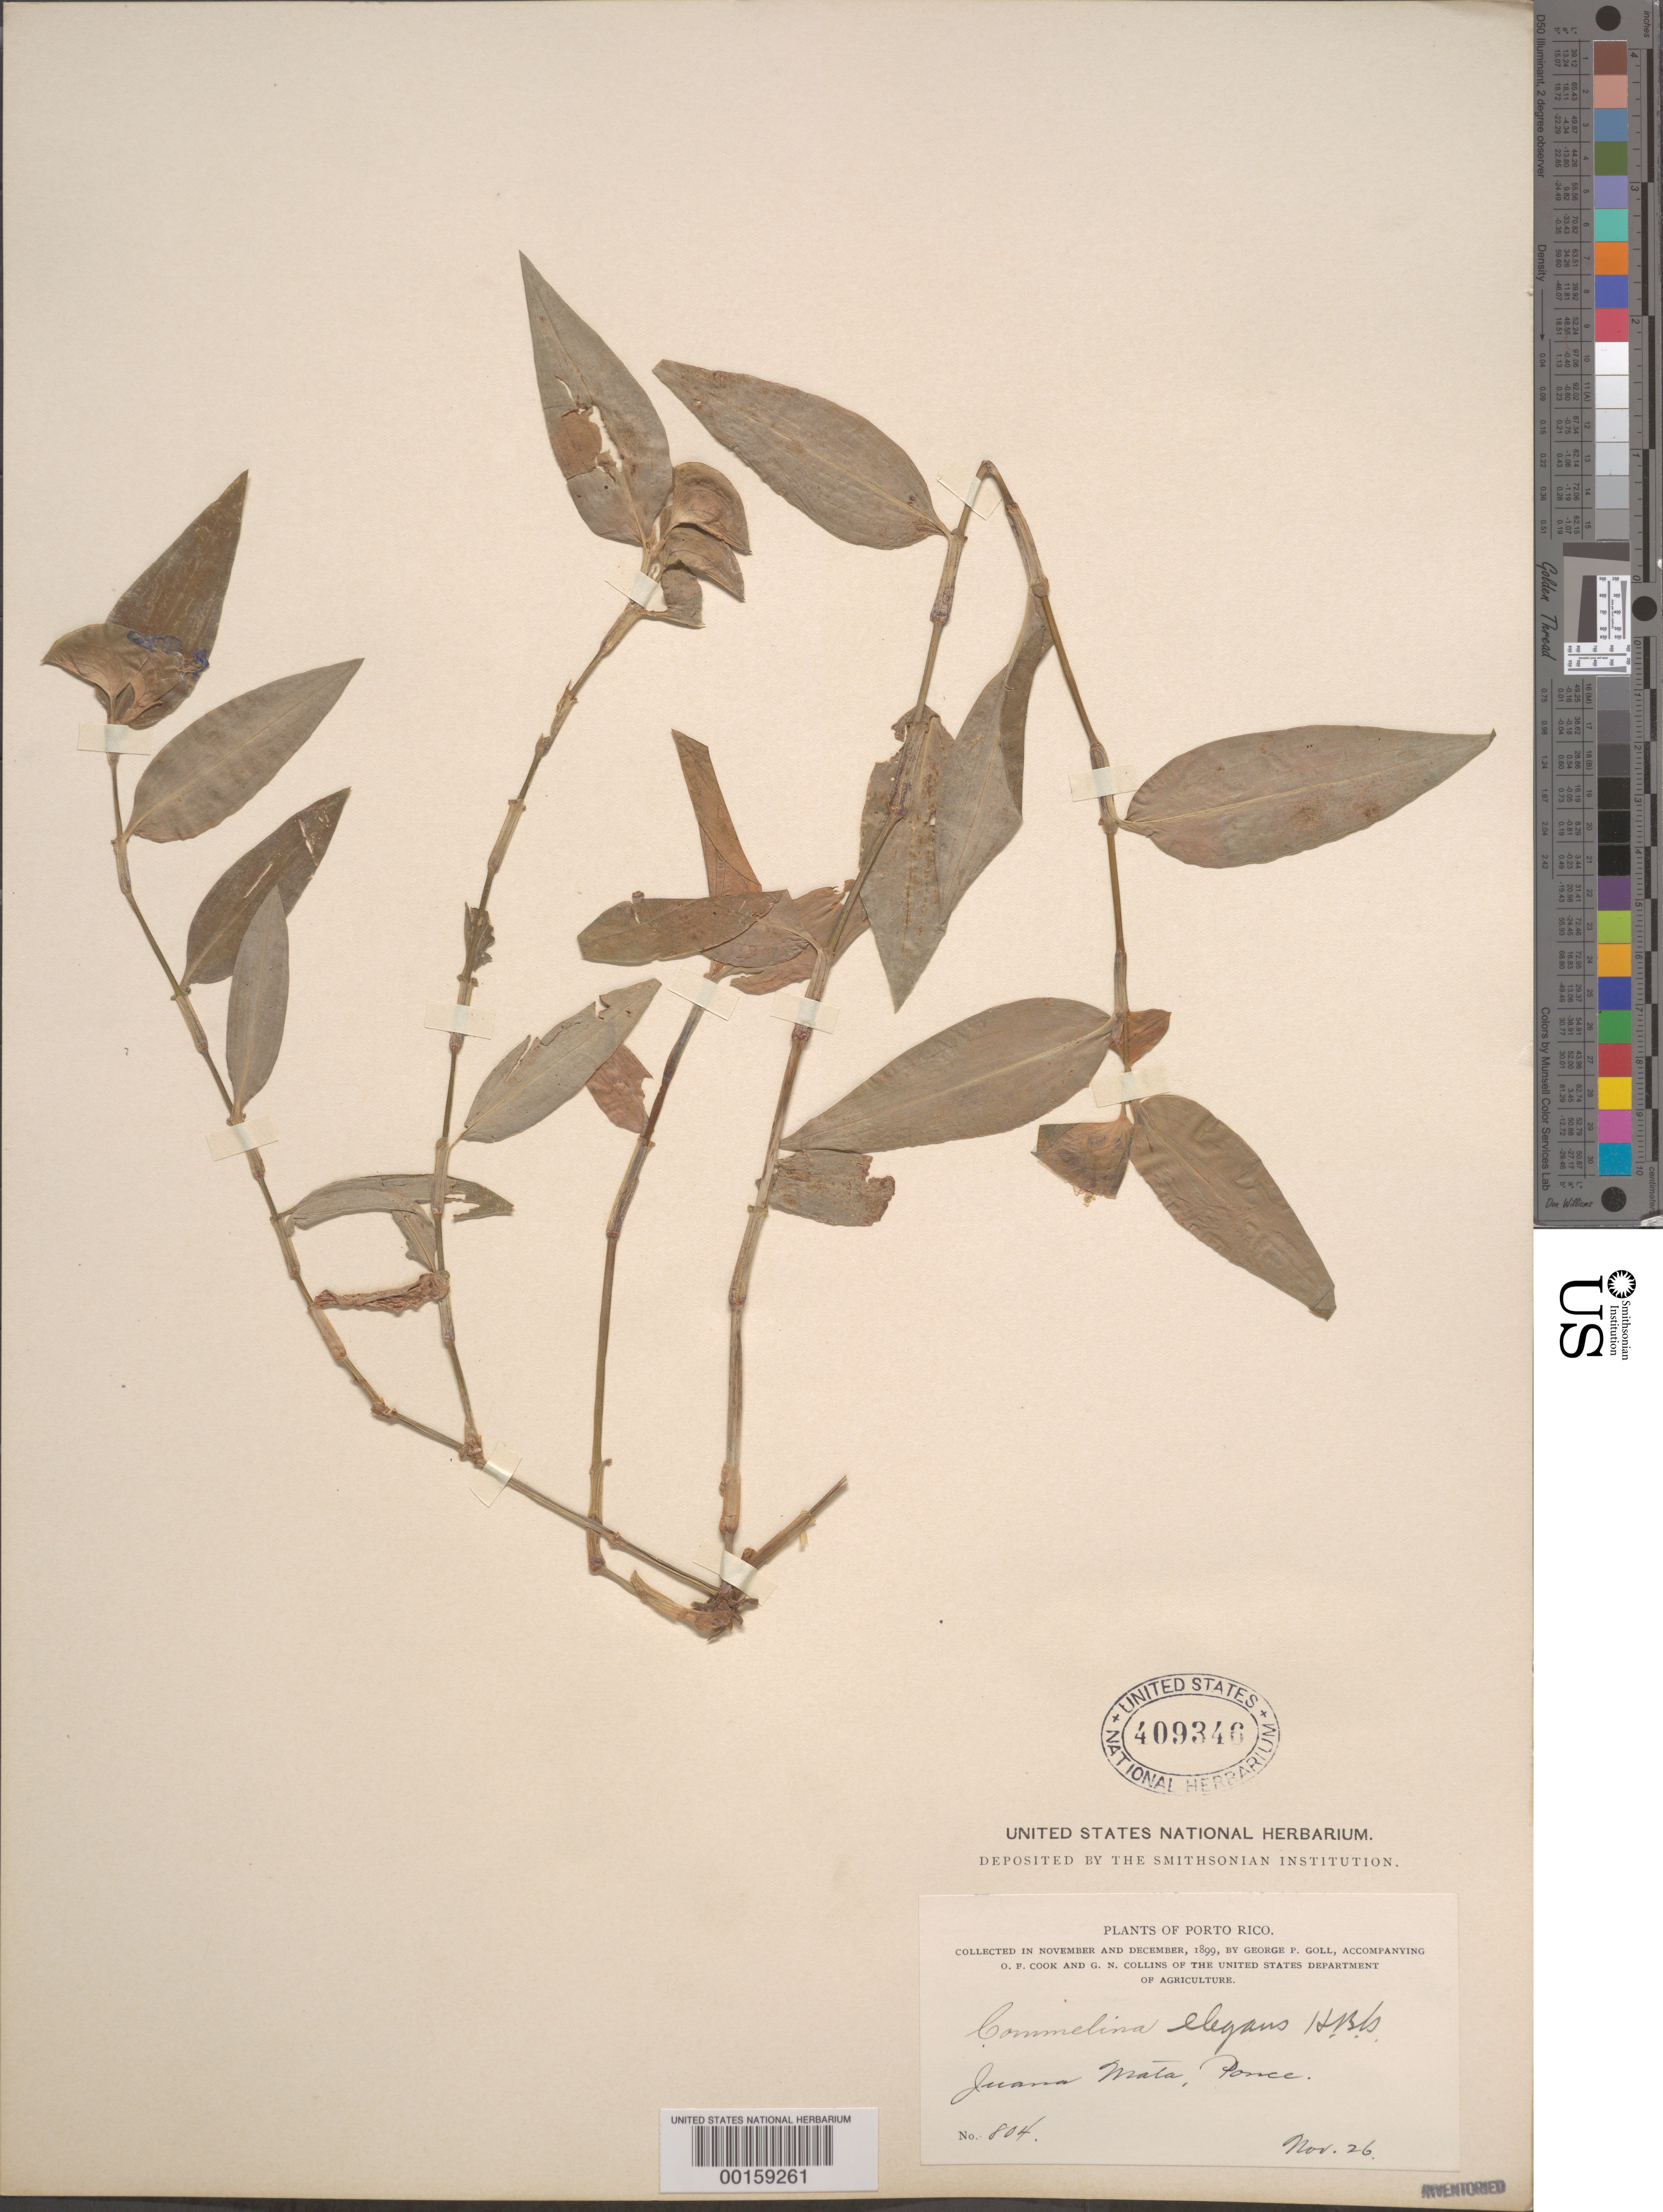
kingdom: Plantae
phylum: Tracheophyta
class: Liliopsida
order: Commelinales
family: Commelinaceae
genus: Commelina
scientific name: Commelina erecta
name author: L.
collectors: G. Goll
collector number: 804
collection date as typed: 26 Nov 1899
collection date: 1899-11-26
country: Puerto Rico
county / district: (ponce)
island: Greater Antilles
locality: Juana mata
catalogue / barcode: US 409346